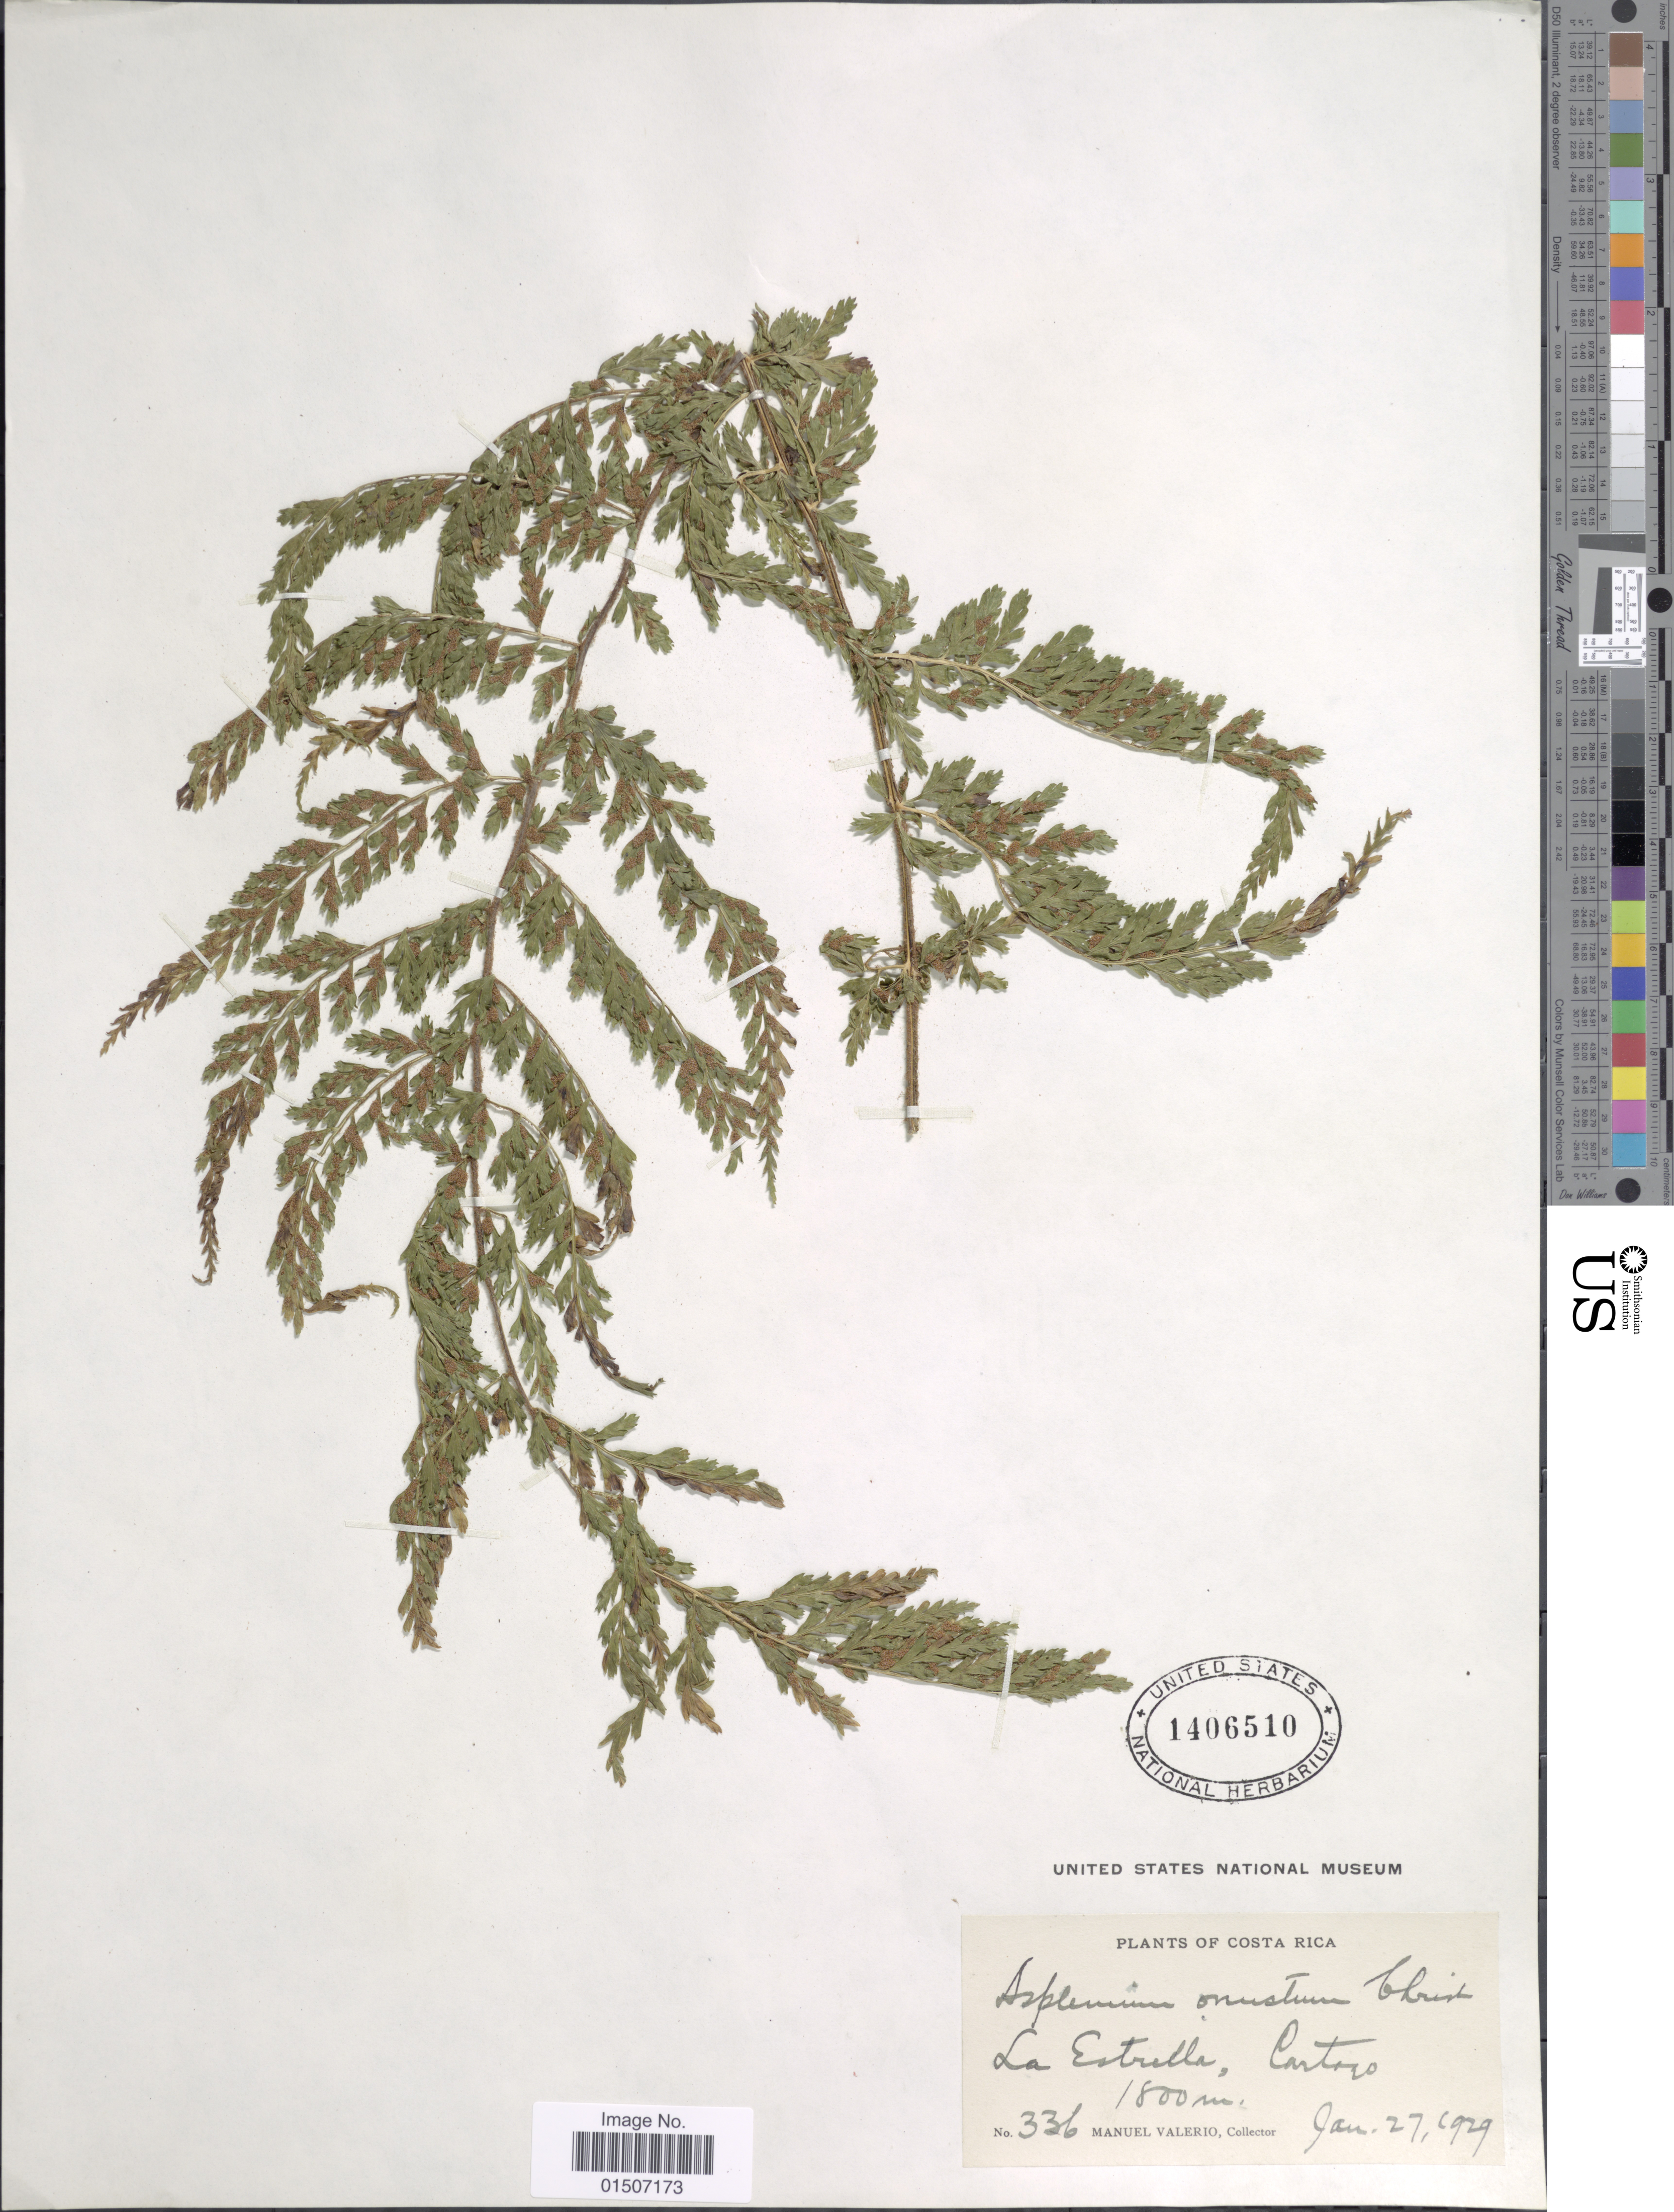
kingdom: Plantae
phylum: Tracheophyta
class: Polypodiopsida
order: Polypodiales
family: Aspleniaceae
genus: Asplenium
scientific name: Asplenium myapteron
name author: Fée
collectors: M. Valerio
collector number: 336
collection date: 1929-01-27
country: Costa Rica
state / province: Cartago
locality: La Estrella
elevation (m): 1800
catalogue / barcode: US 1406510